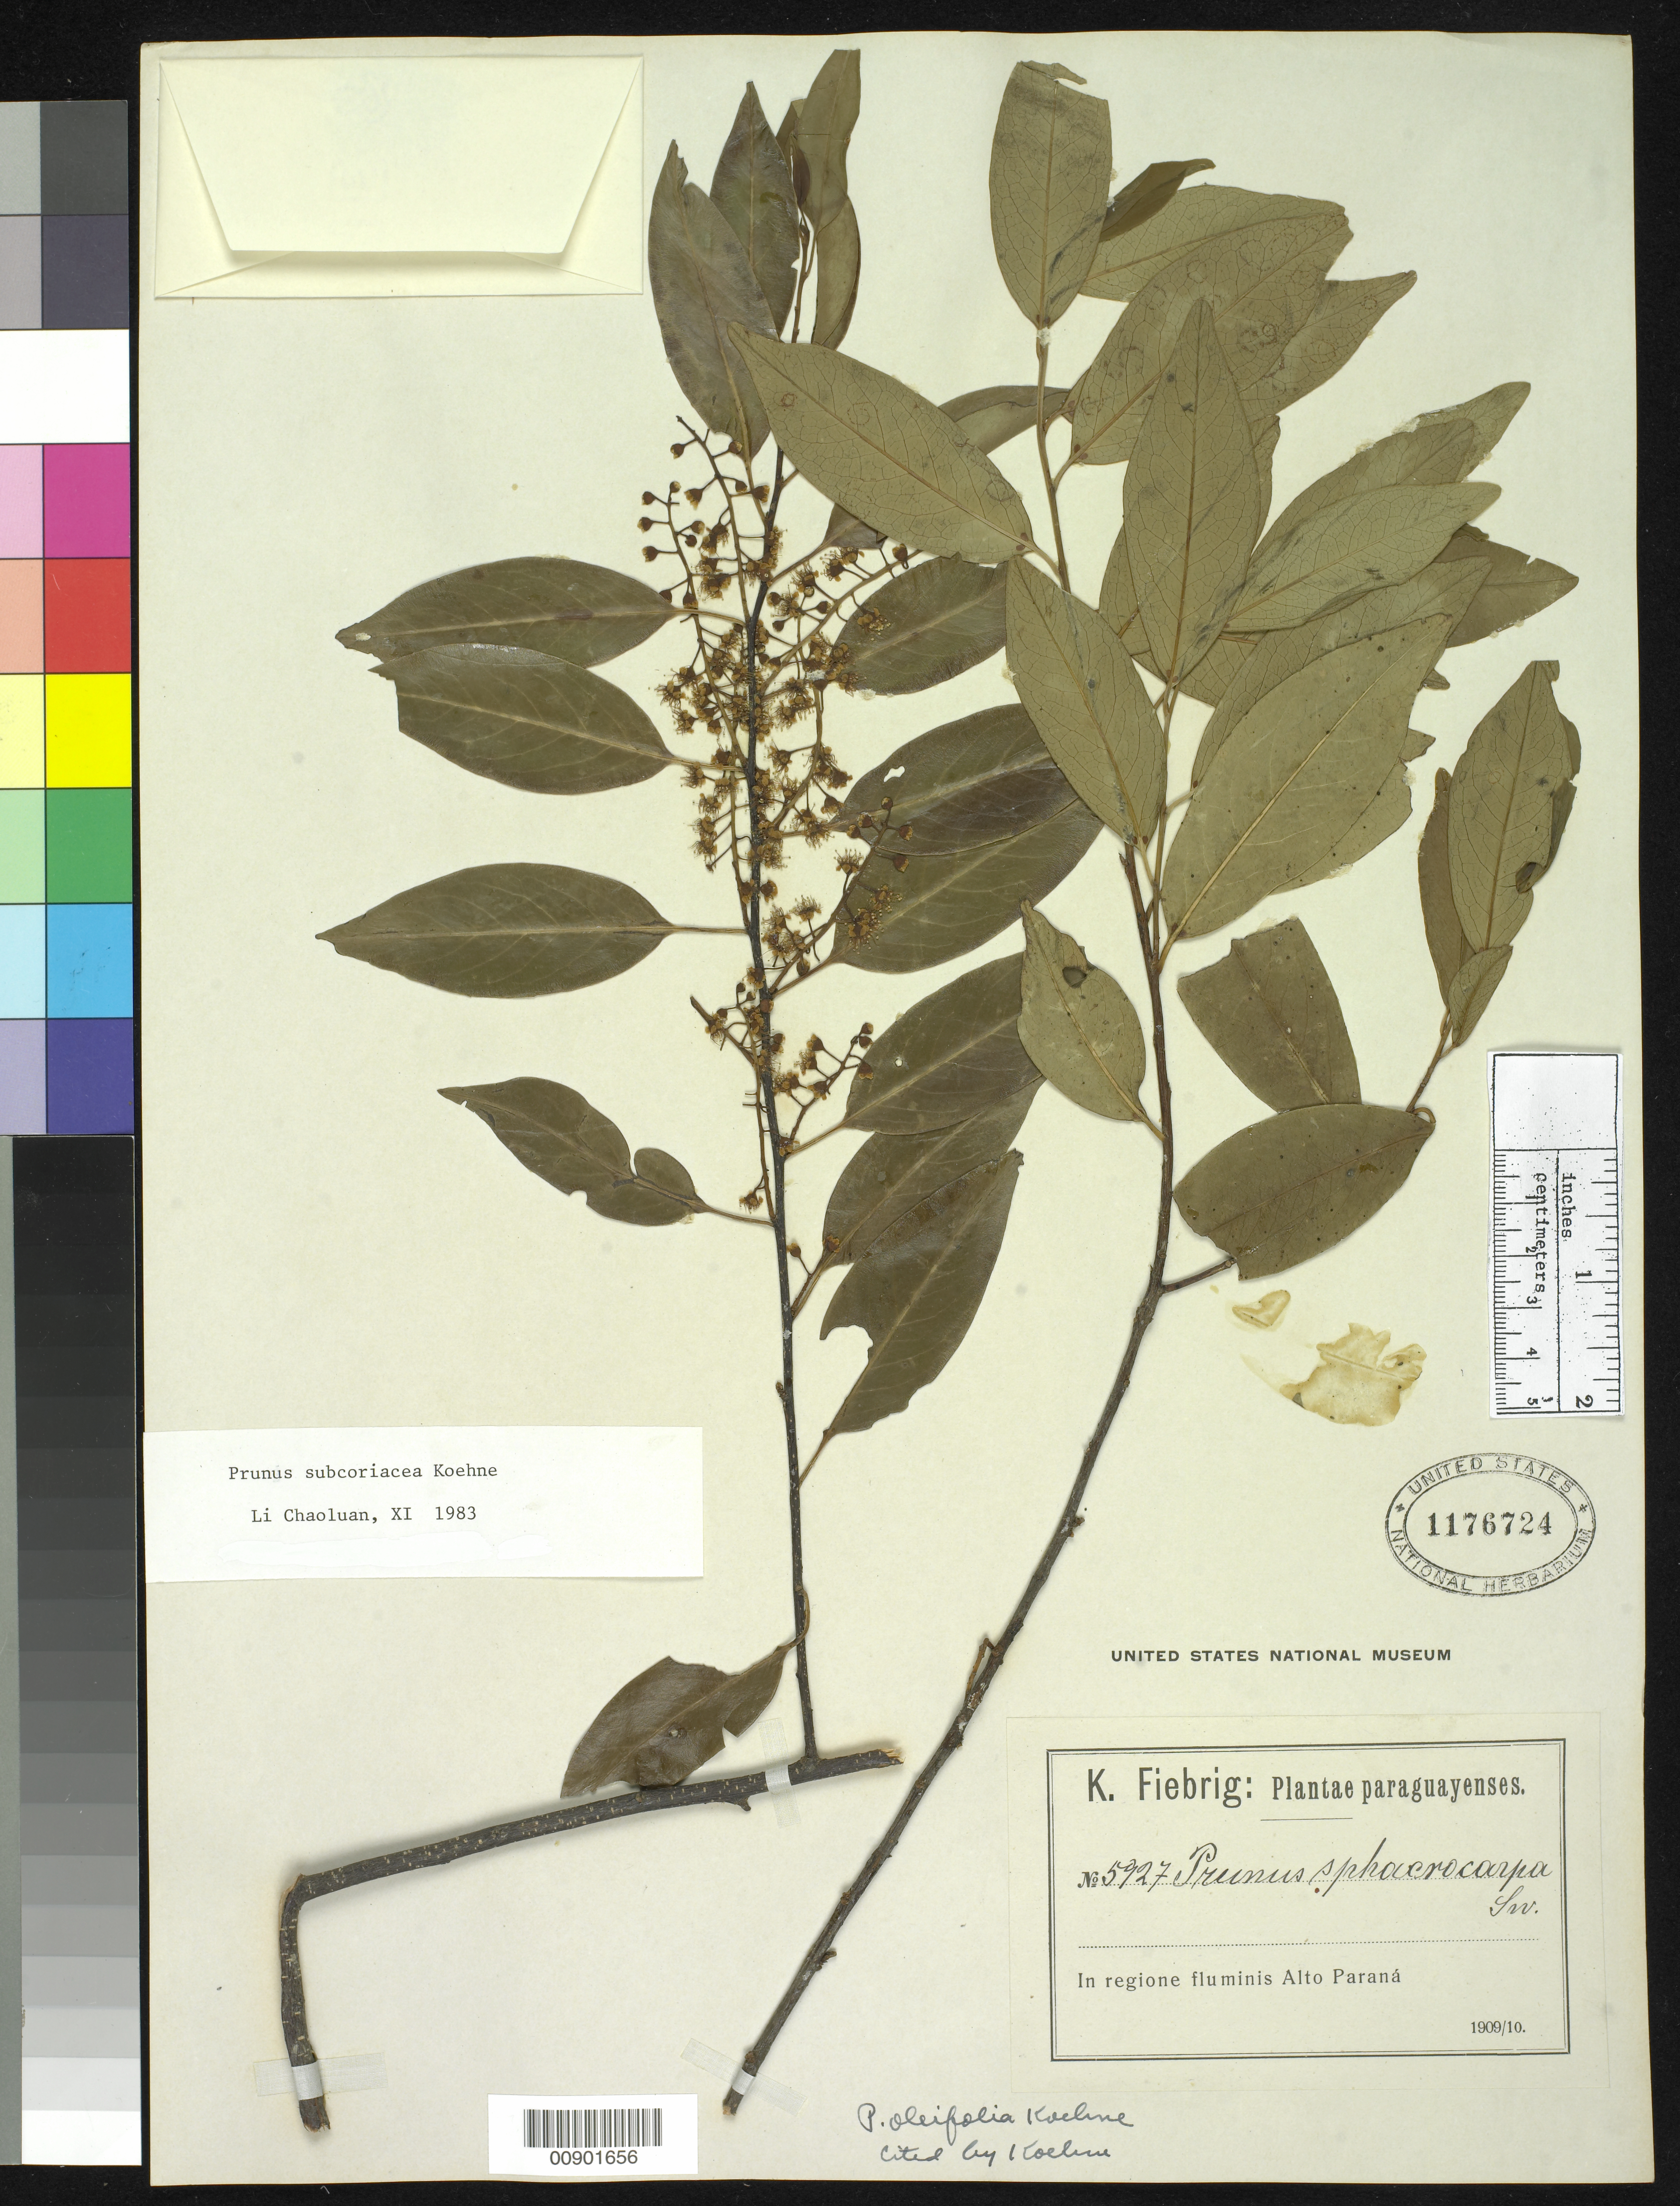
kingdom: Plantae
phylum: Tracheophyta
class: Magnoliopsida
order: Rosales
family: Rosaceae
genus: Prunus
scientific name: Prunus oleifolia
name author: Koehne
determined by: Li, Chaoluan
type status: Syntype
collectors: K. Fiebrig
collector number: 5927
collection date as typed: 1909 to -- --- 1910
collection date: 1909/1910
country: Paraguay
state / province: Alto Parana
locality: In regione fluminis Alto Paraná.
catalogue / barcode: US 1176724